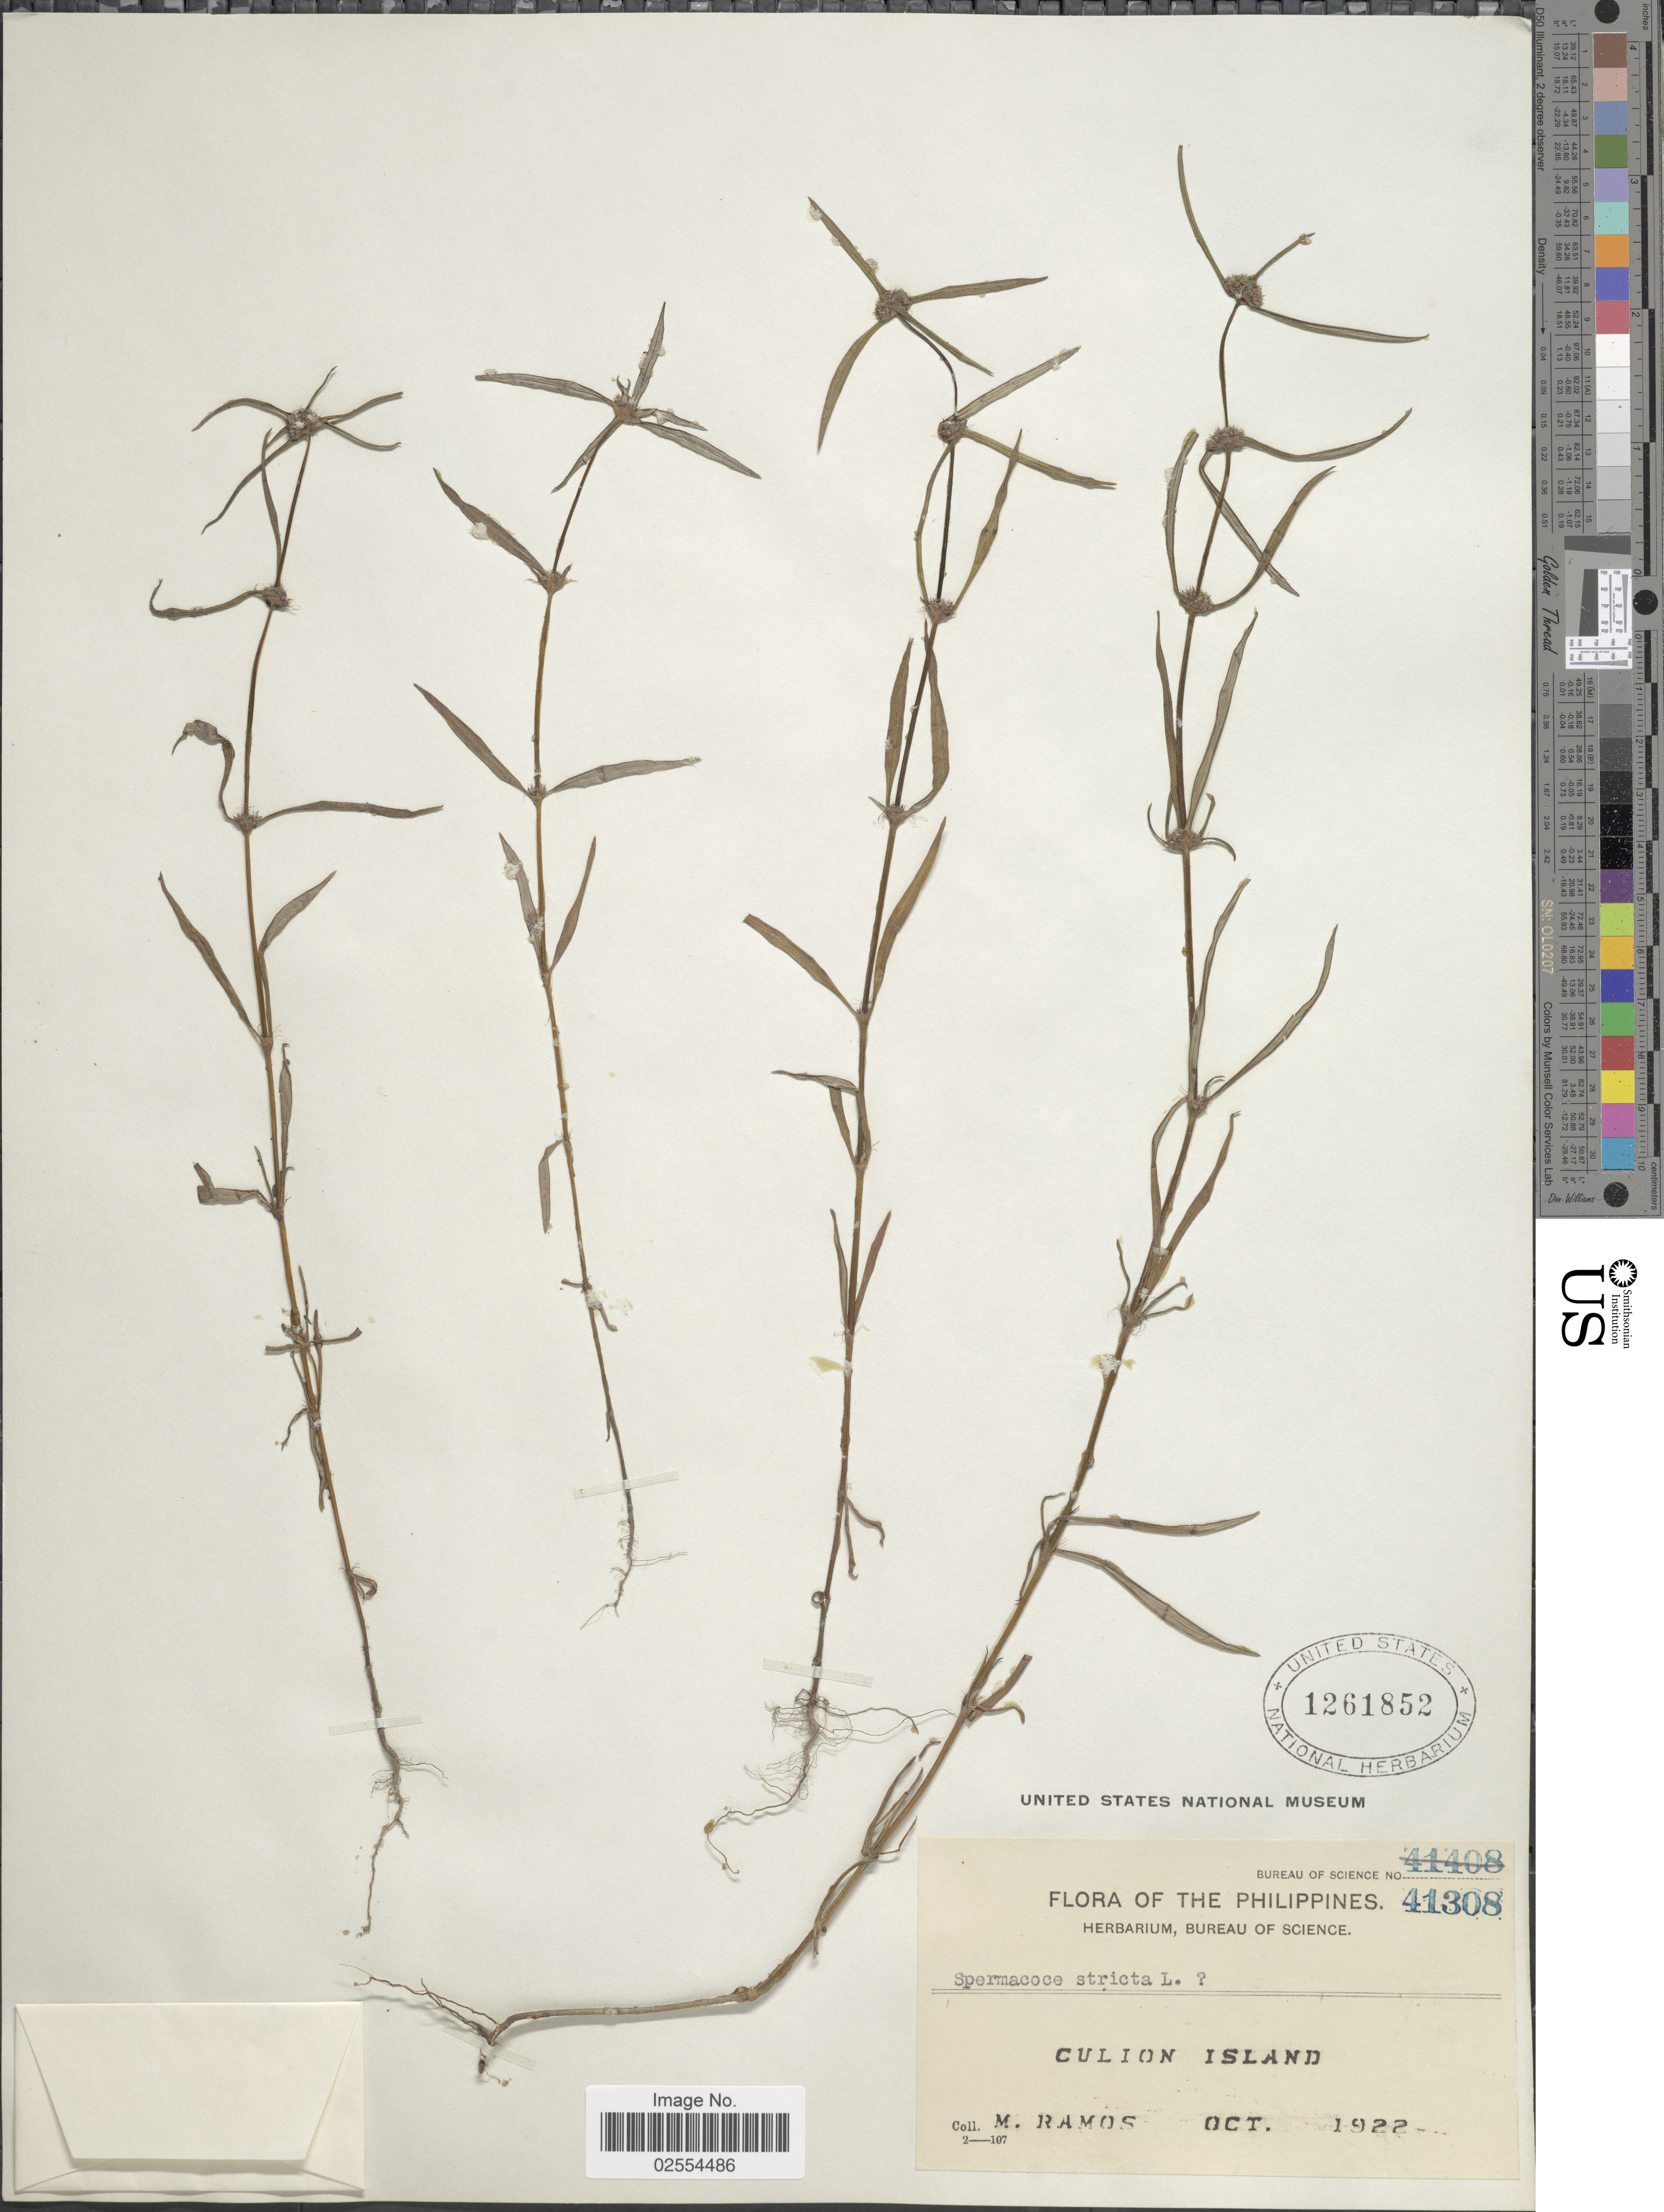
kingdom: Plantae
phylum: Tracheophyta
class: Magnoliopsida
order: Gentianales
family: Rubiaceae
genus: Spermacoce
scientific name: Spermacoce stricta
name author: L. f.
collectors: M. Ramos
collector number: Bureau of Science 41308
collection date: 1922-10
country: Philippines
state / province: Mimaropa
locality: Culion Island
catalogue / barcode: US 1261852